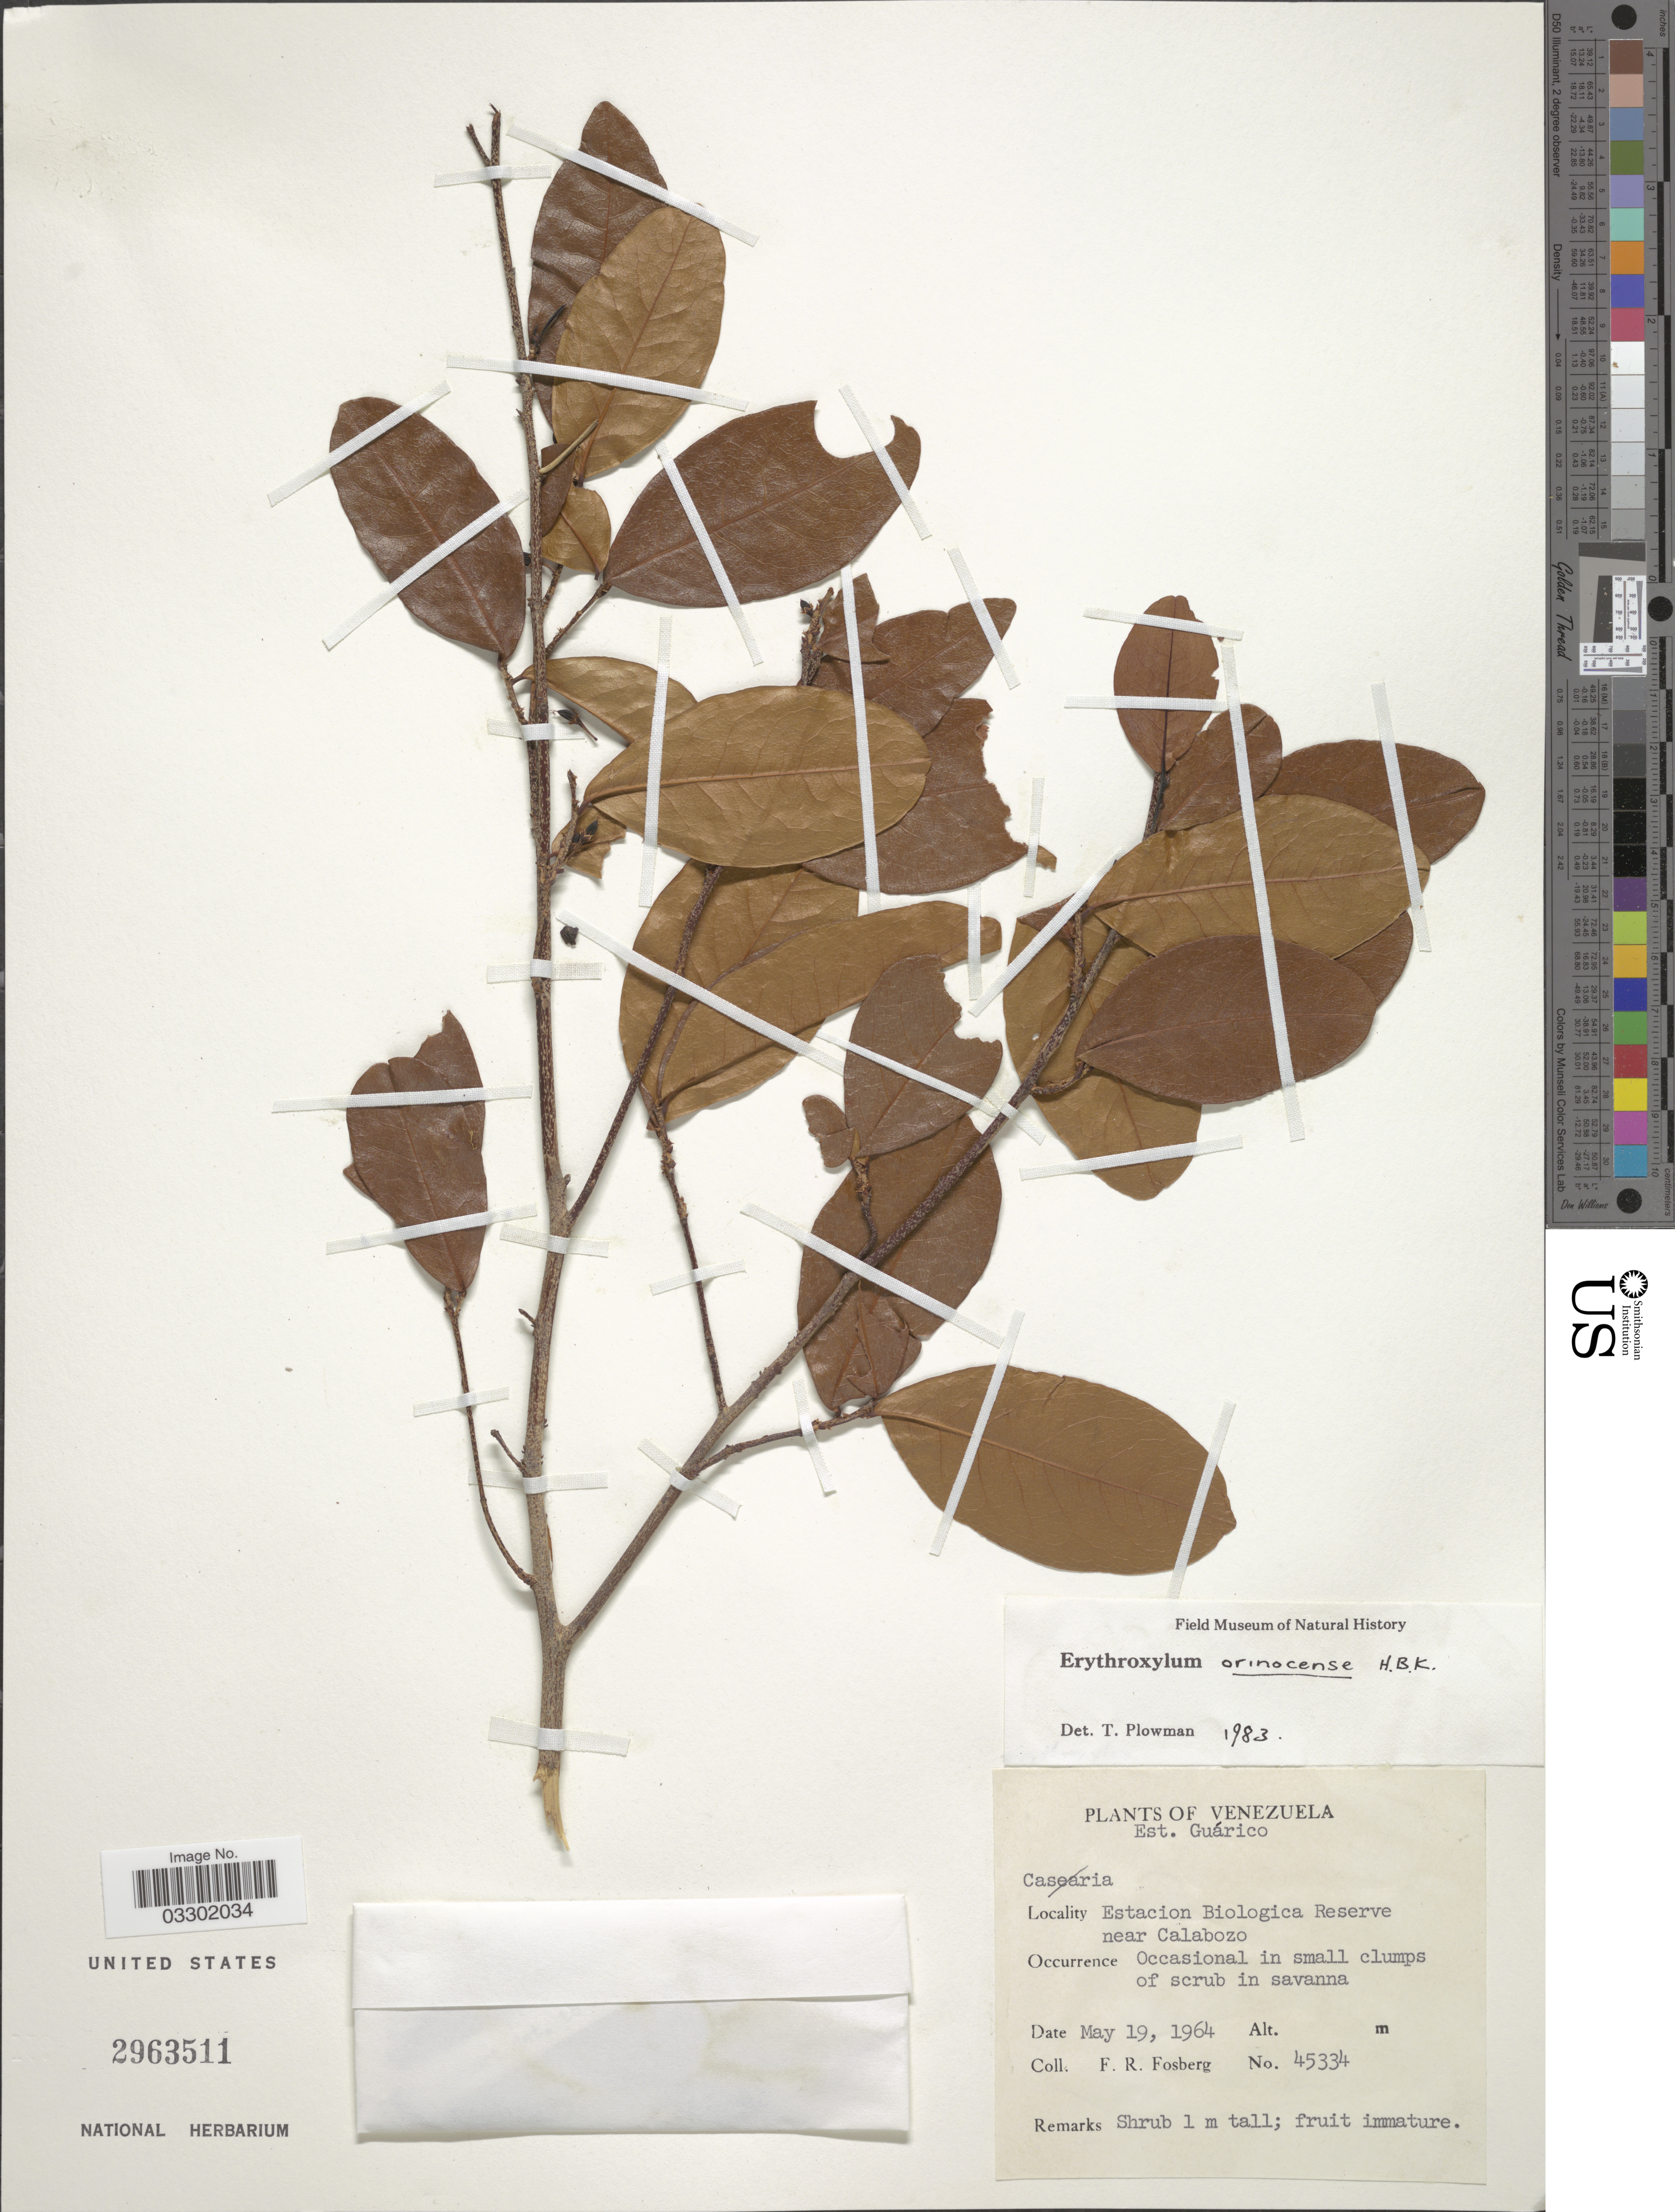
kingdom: Plantae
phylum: Tracheophyta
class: Magnoliopsida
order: Malpighiales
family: Erythroxylaceae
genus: Erythroxylum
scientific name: Erythroxylum orinocense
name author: Kunth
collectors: F. R. Fosberg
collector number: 45334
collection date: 1964-05-19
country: Venezuela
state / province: Guárico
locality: Estacion Biologica Reserve near Calabozo.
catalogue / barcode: US 2963511